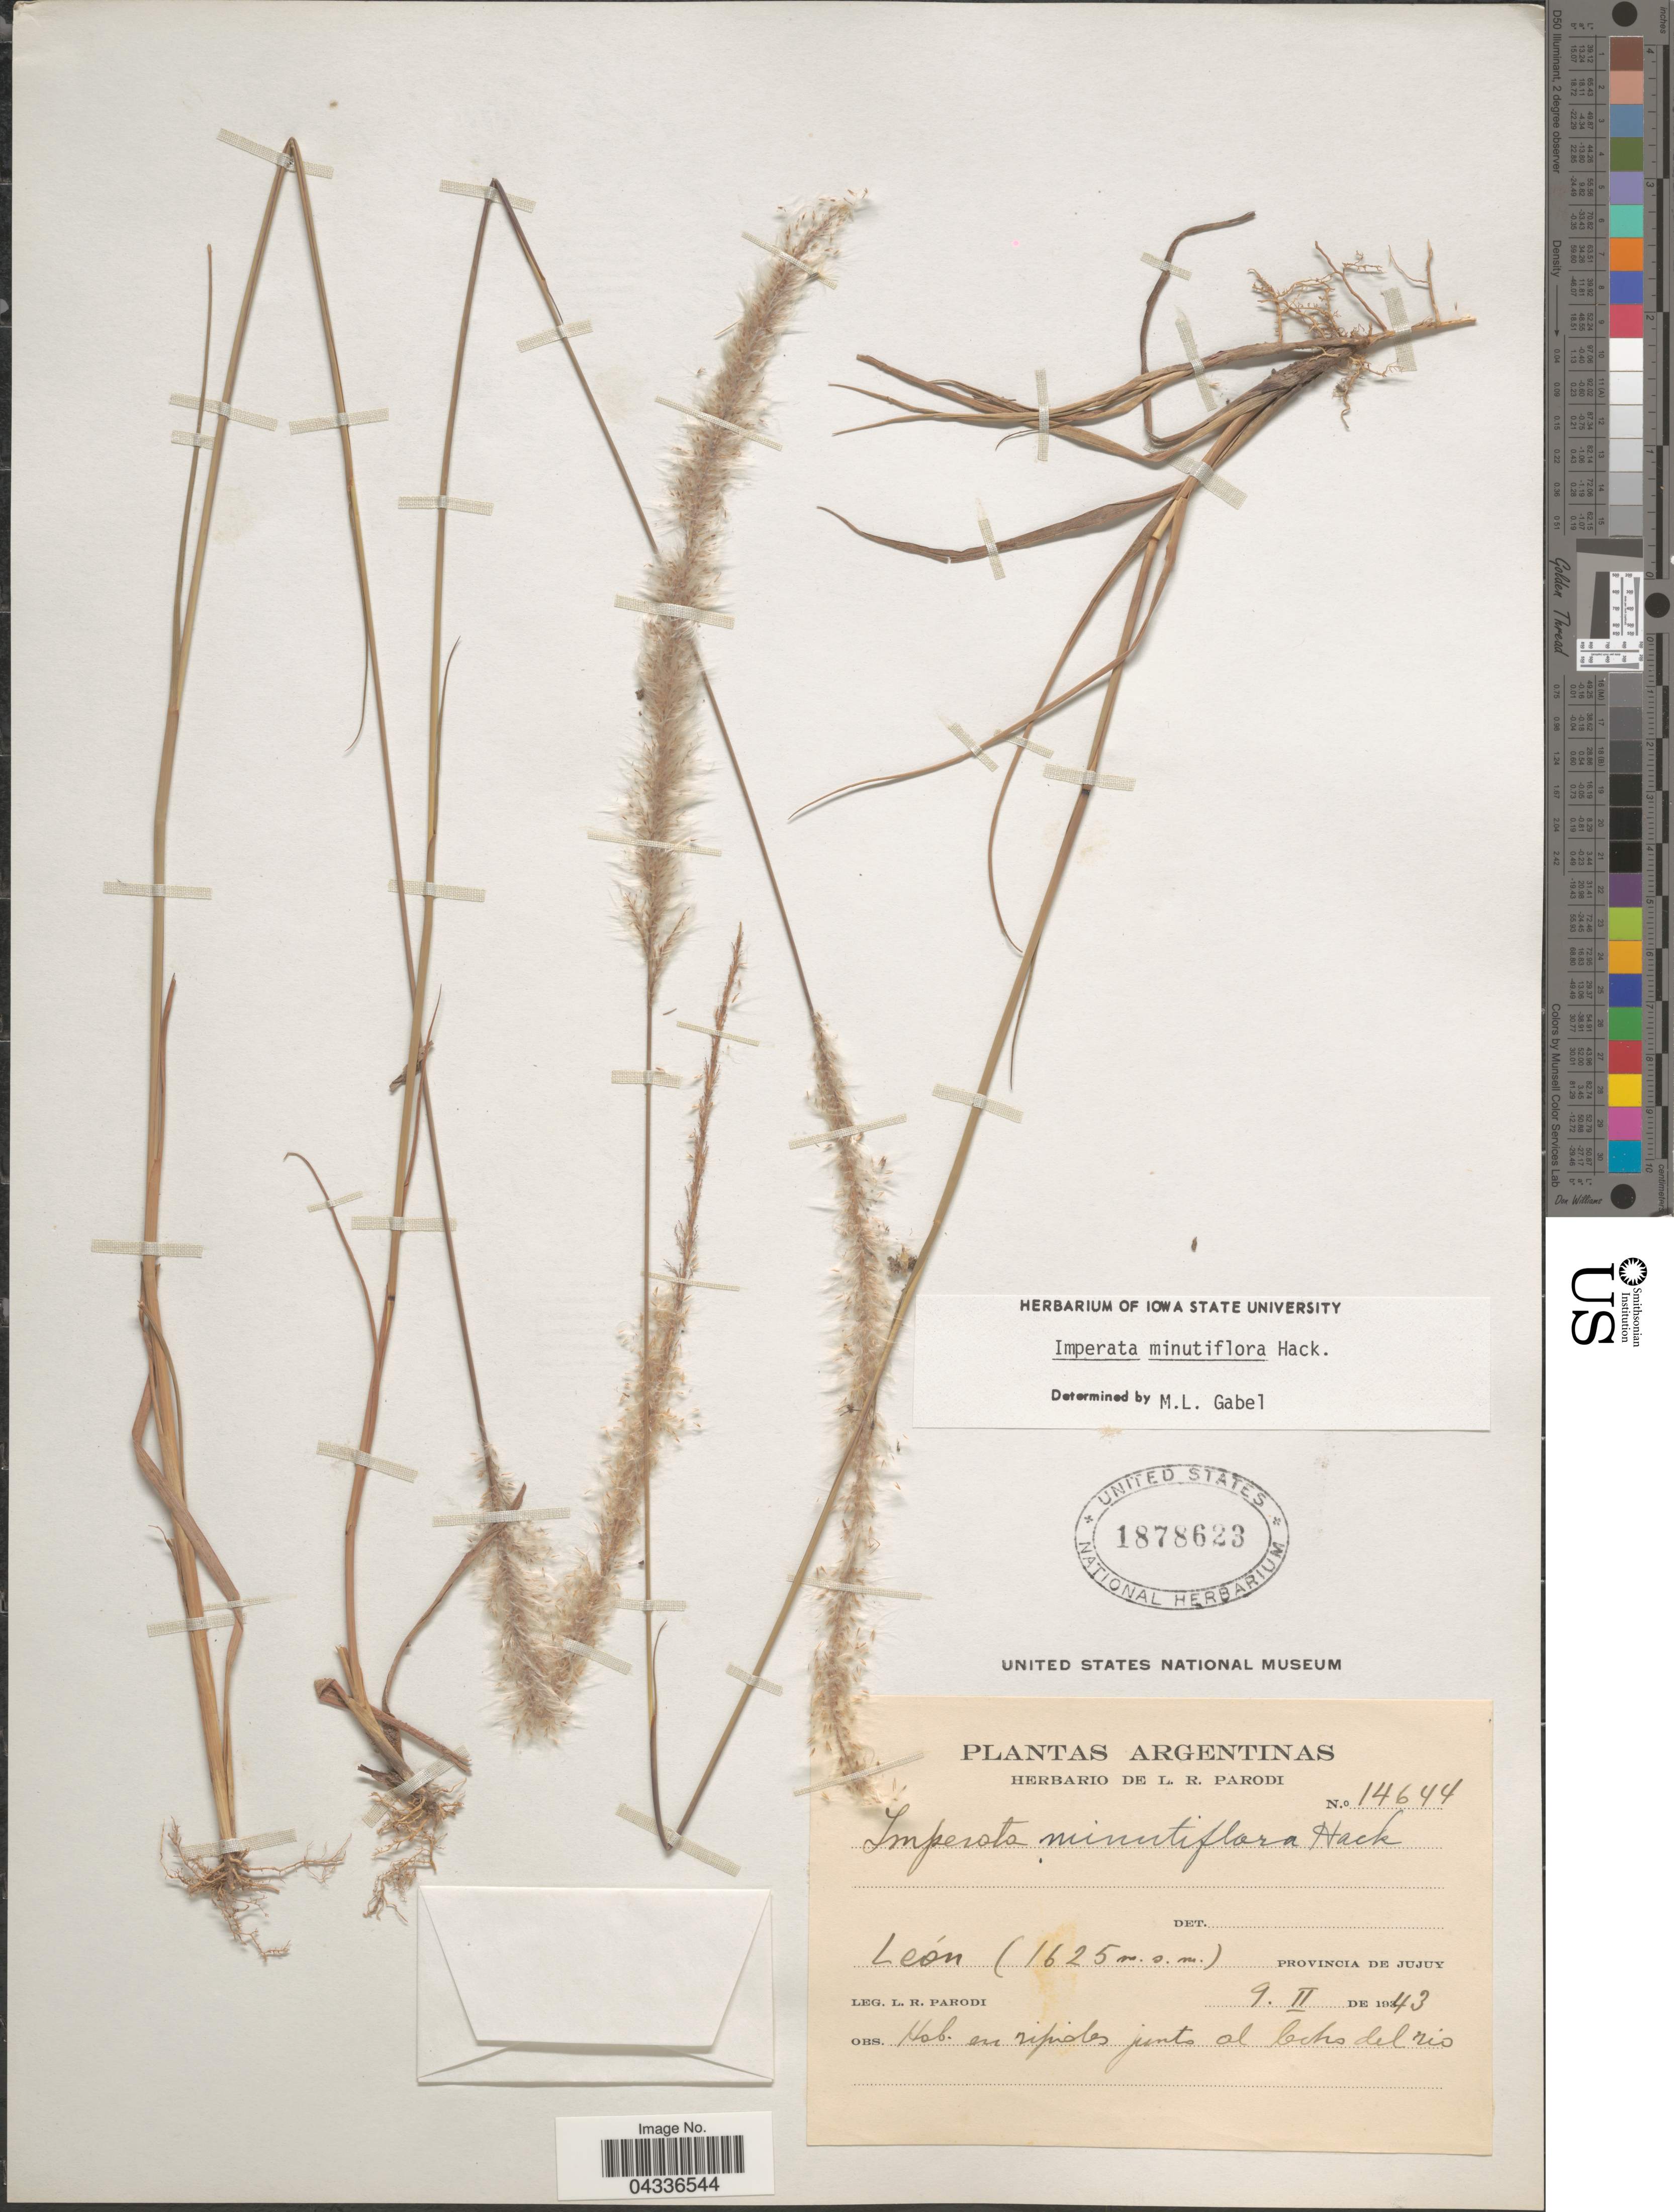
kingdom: Plantae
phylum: Tracheophyta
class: Liliopsida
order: Poales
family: Poaceae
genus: Imperata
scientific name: Imperata minutiflora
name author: Hack.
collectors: L. R. Parodi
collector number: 14644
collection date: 1943-02-09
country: Argentina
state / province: Jujuy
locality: León.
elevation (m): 1625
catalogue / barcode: US 1878623